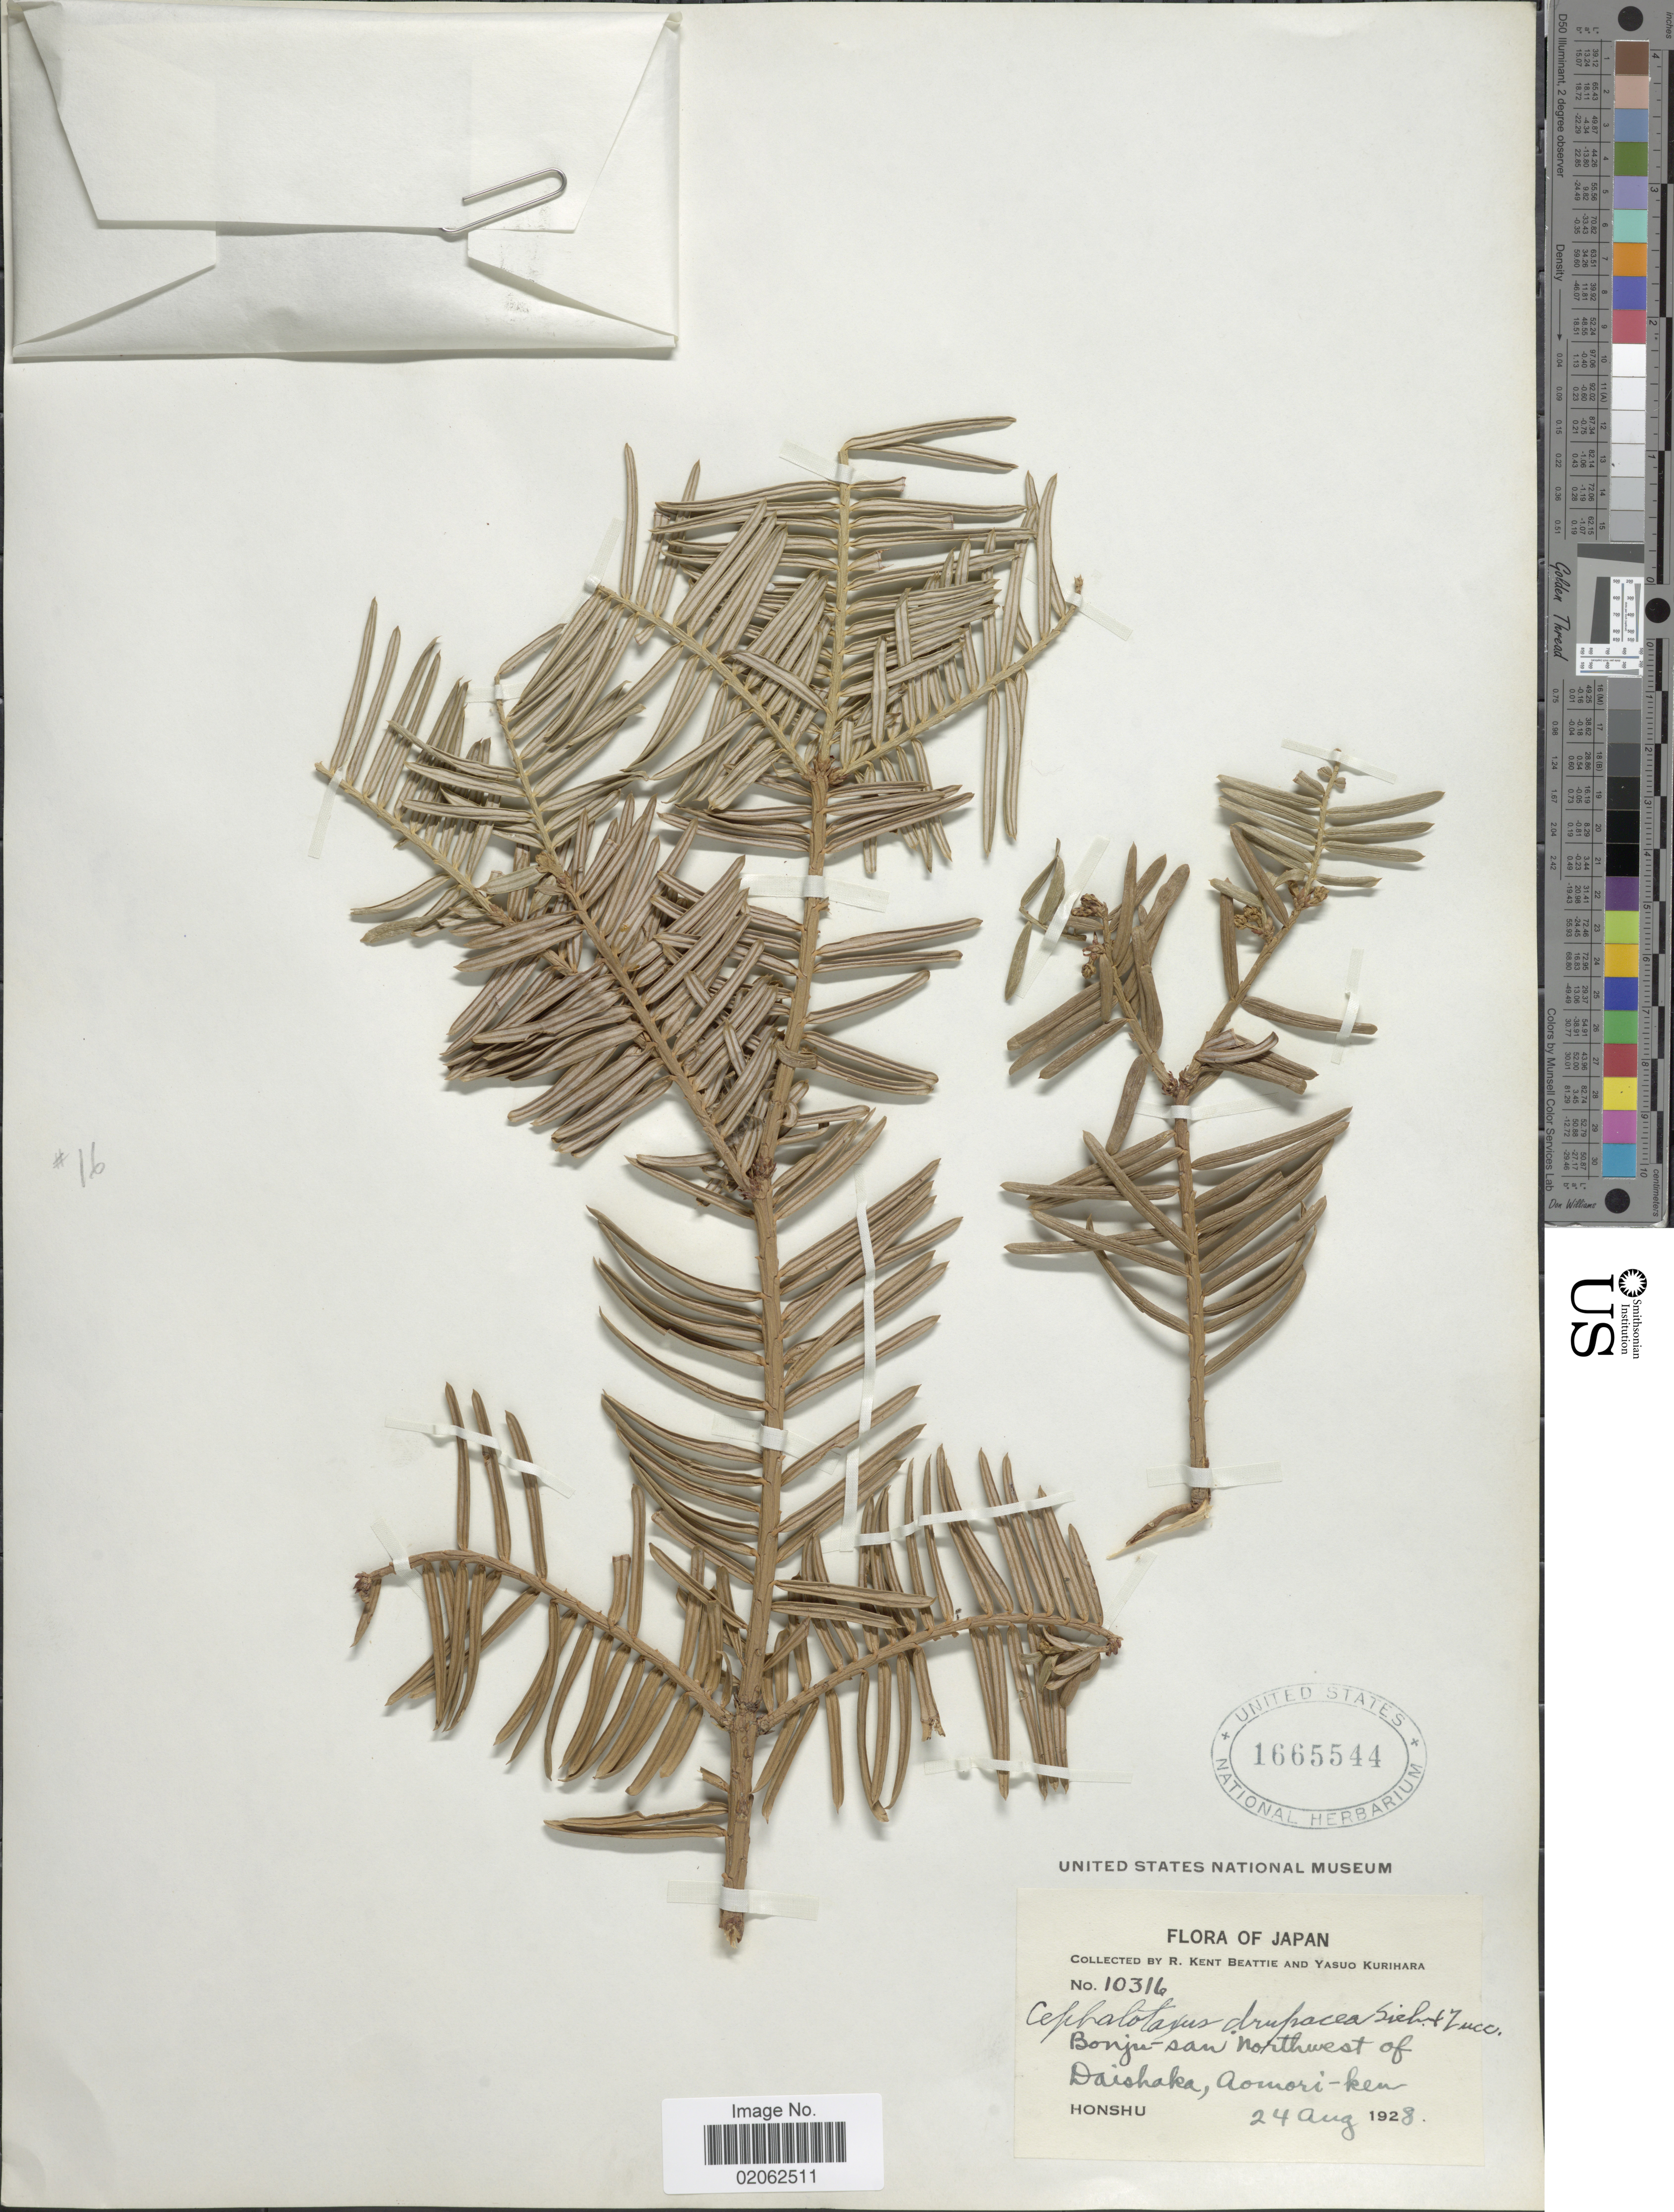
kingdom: Plantae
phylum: Tracheophyta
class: Pinopsida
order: Pinales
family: Cephalotaxaceae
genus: Cephalotaxus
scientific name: Cephalotaxus harringtonia var. drupacea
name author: (Siebold & Zucc.) Koidz.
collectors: R. K. Beattie & Y. Kurihara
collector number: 10316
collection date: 1928-08-24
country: Japan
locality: Honshu. Bonju-san Northwest of Daishaka, Aomori-ken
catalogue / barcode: US 1665544